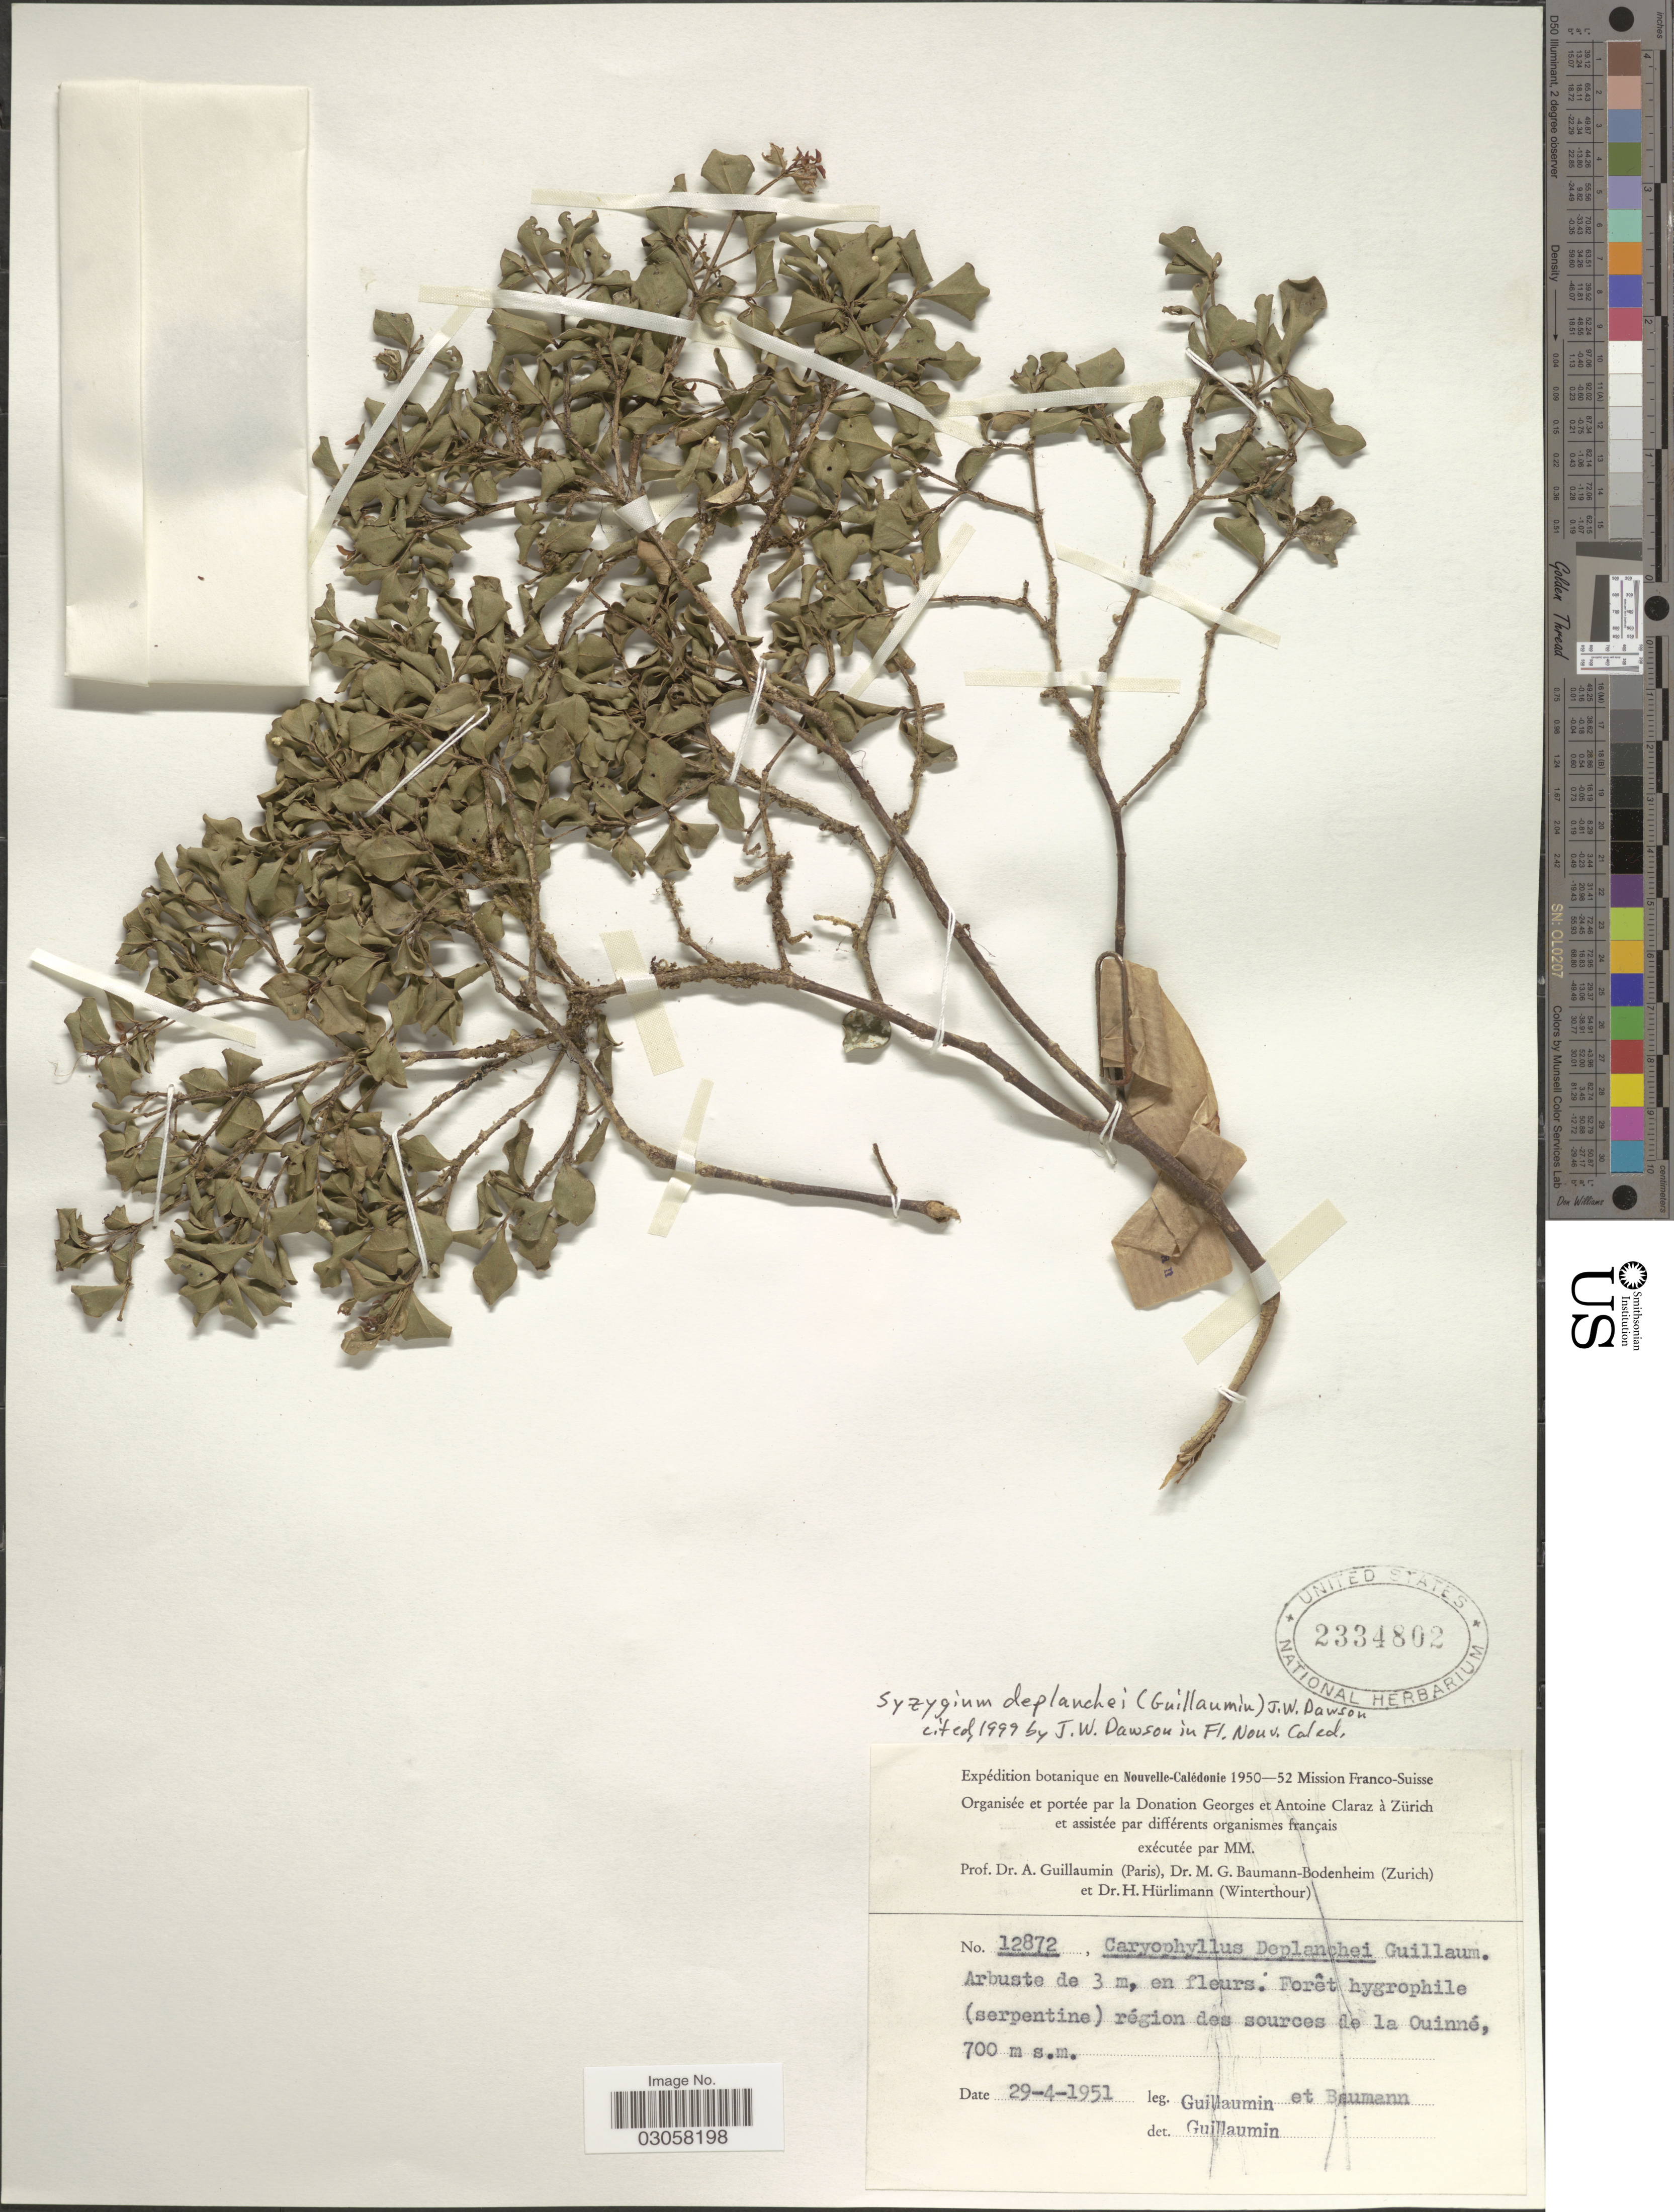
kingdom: Plantae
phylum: Tracheophyta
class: Magnoliopsida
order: Myrtales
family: Myrtaceae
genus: Syzygium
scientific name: Syzygium deplanchei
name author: (Guill.) J.W. Dawson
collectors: A. Guillaumin & M. G. Baumann-Bodenheim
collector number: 12872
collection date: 1951-04-29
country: New Caledonia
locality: Nouvelle-Calédonie. Forêt hygrophile (serpentine) région des sources de la Ouinné.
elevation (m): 700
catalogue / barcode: US 2334802